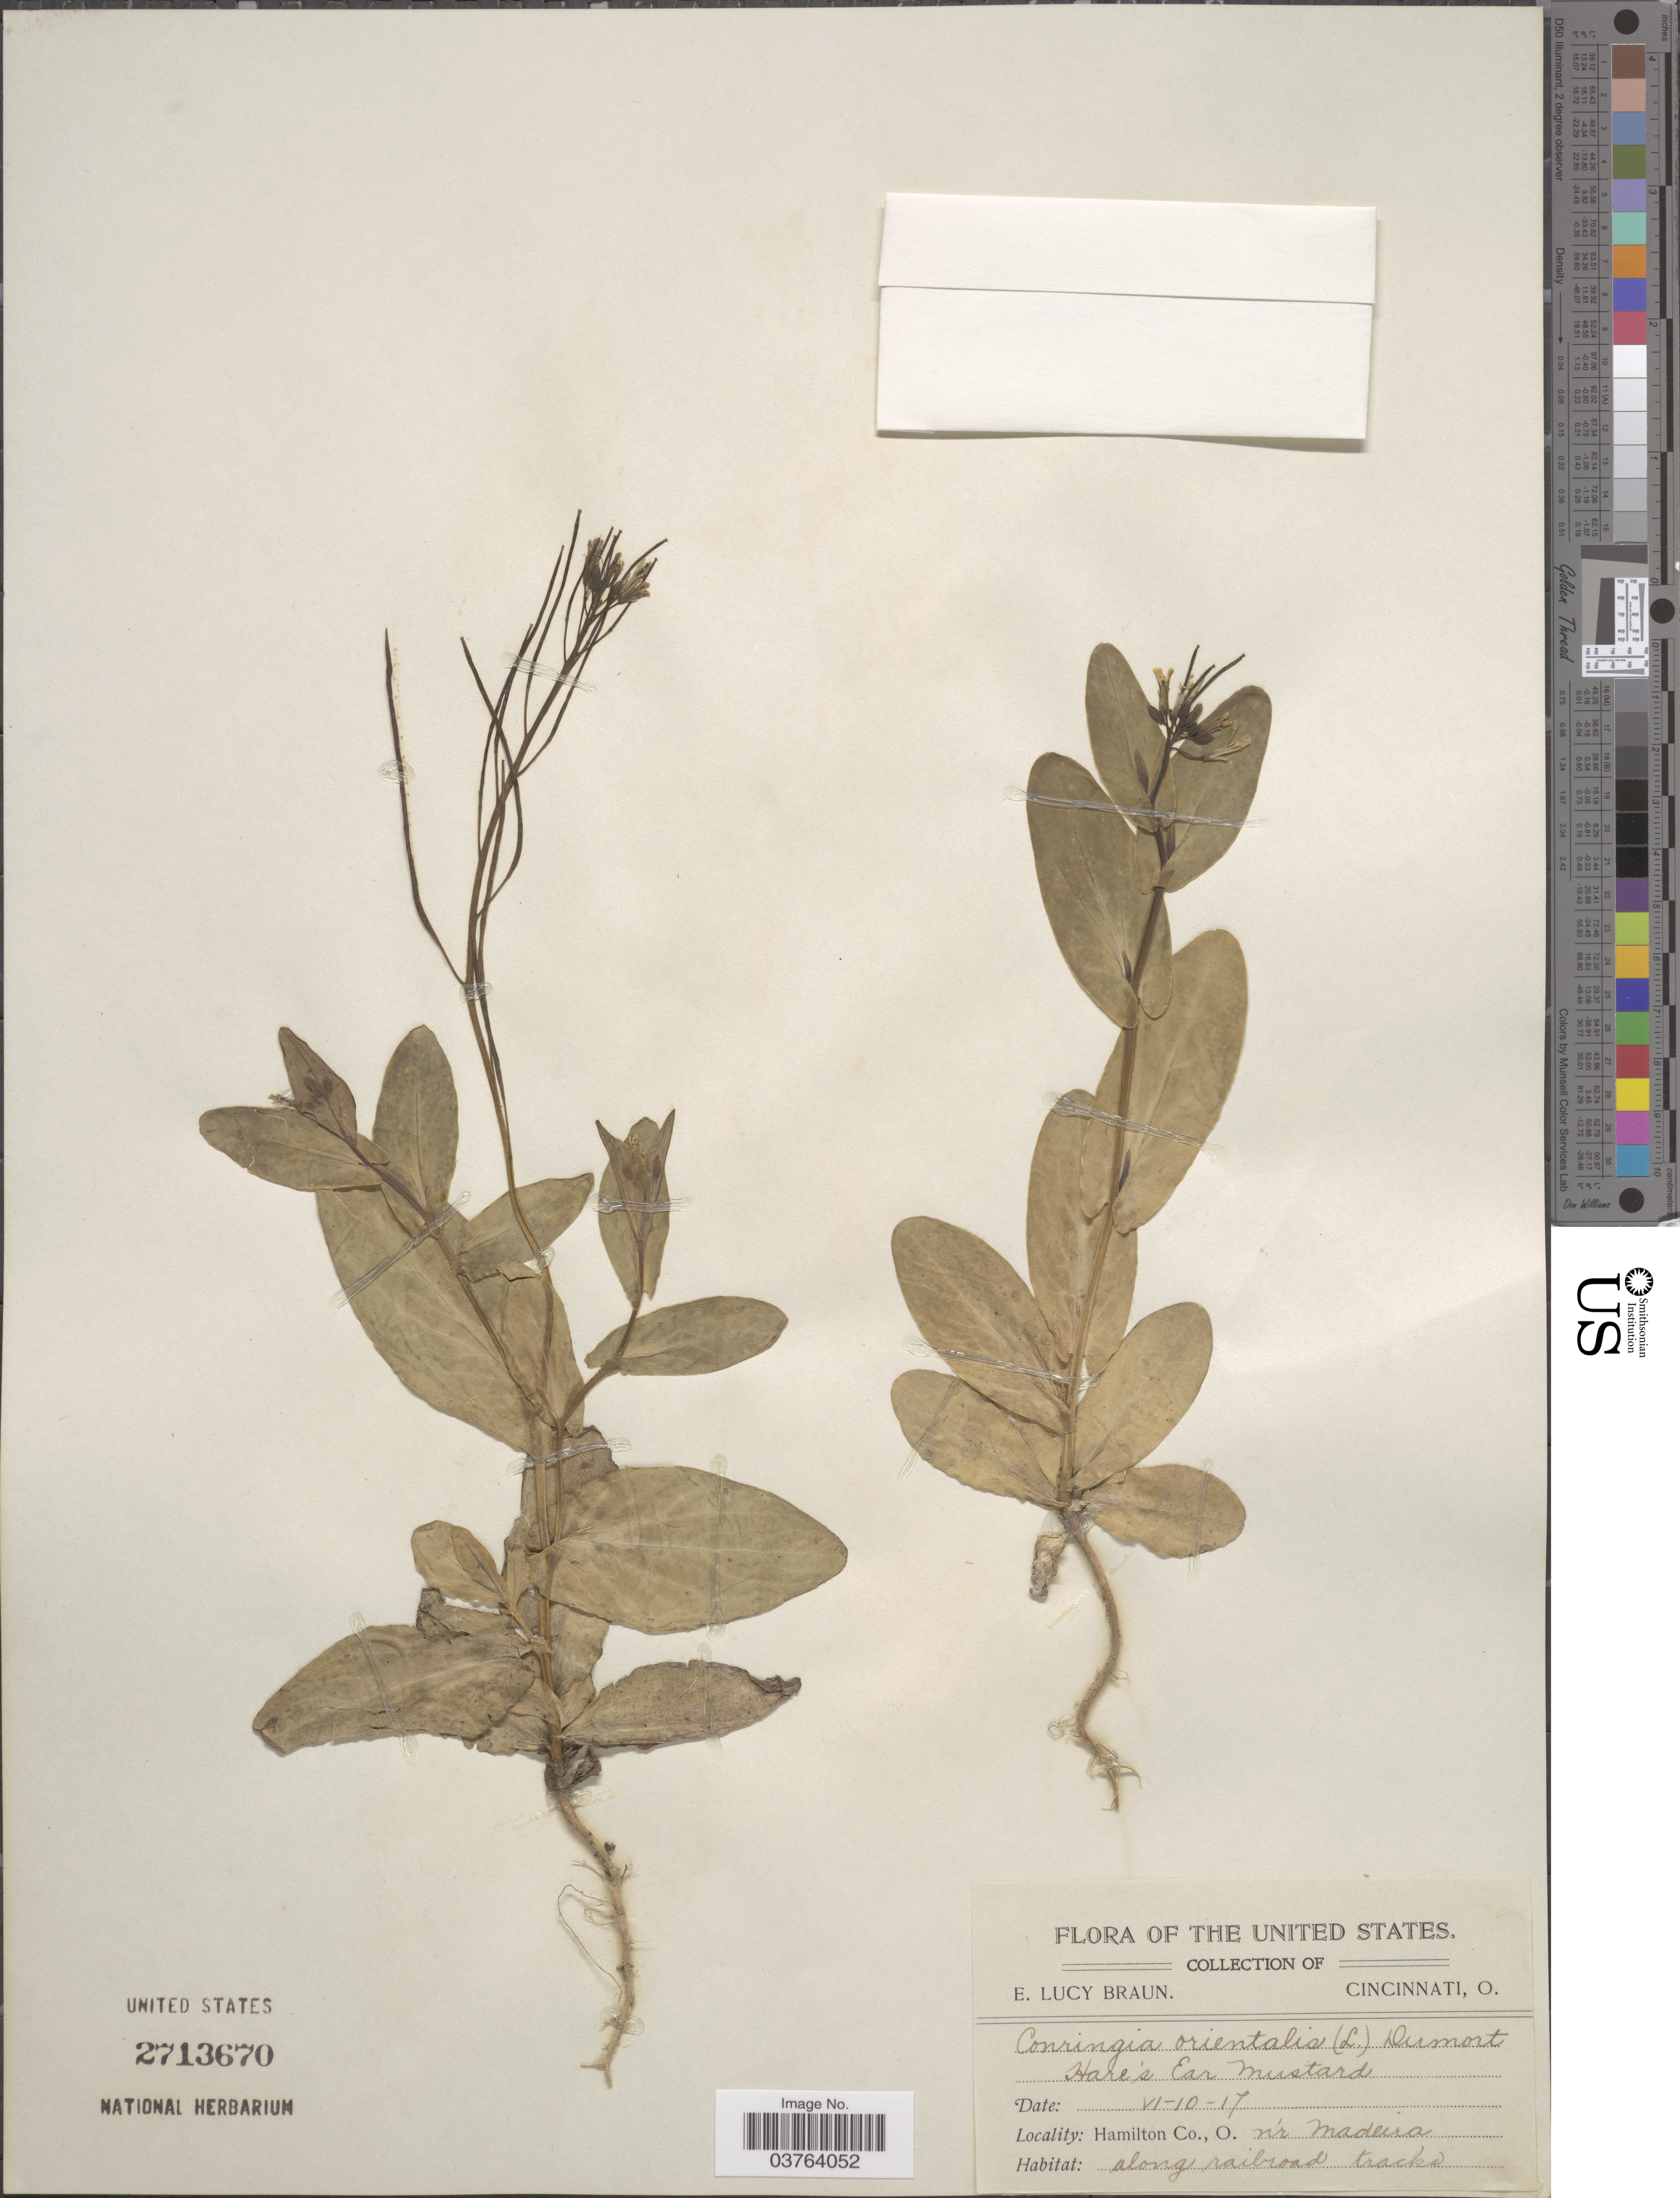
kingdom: Plantae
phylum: Tracheophyta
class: Magnoliopsida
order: Brassicales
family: Brassicaceae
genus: Conringia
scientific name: Conringia orientalis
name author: (L.) C. Presl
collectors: E. L. Braun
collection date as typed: Transcribed d/m/y: 10/6/17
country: United States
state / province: Ohio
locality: Hamilton Co. N'r Madeira along railroad tracks.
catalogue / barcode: US 2713670